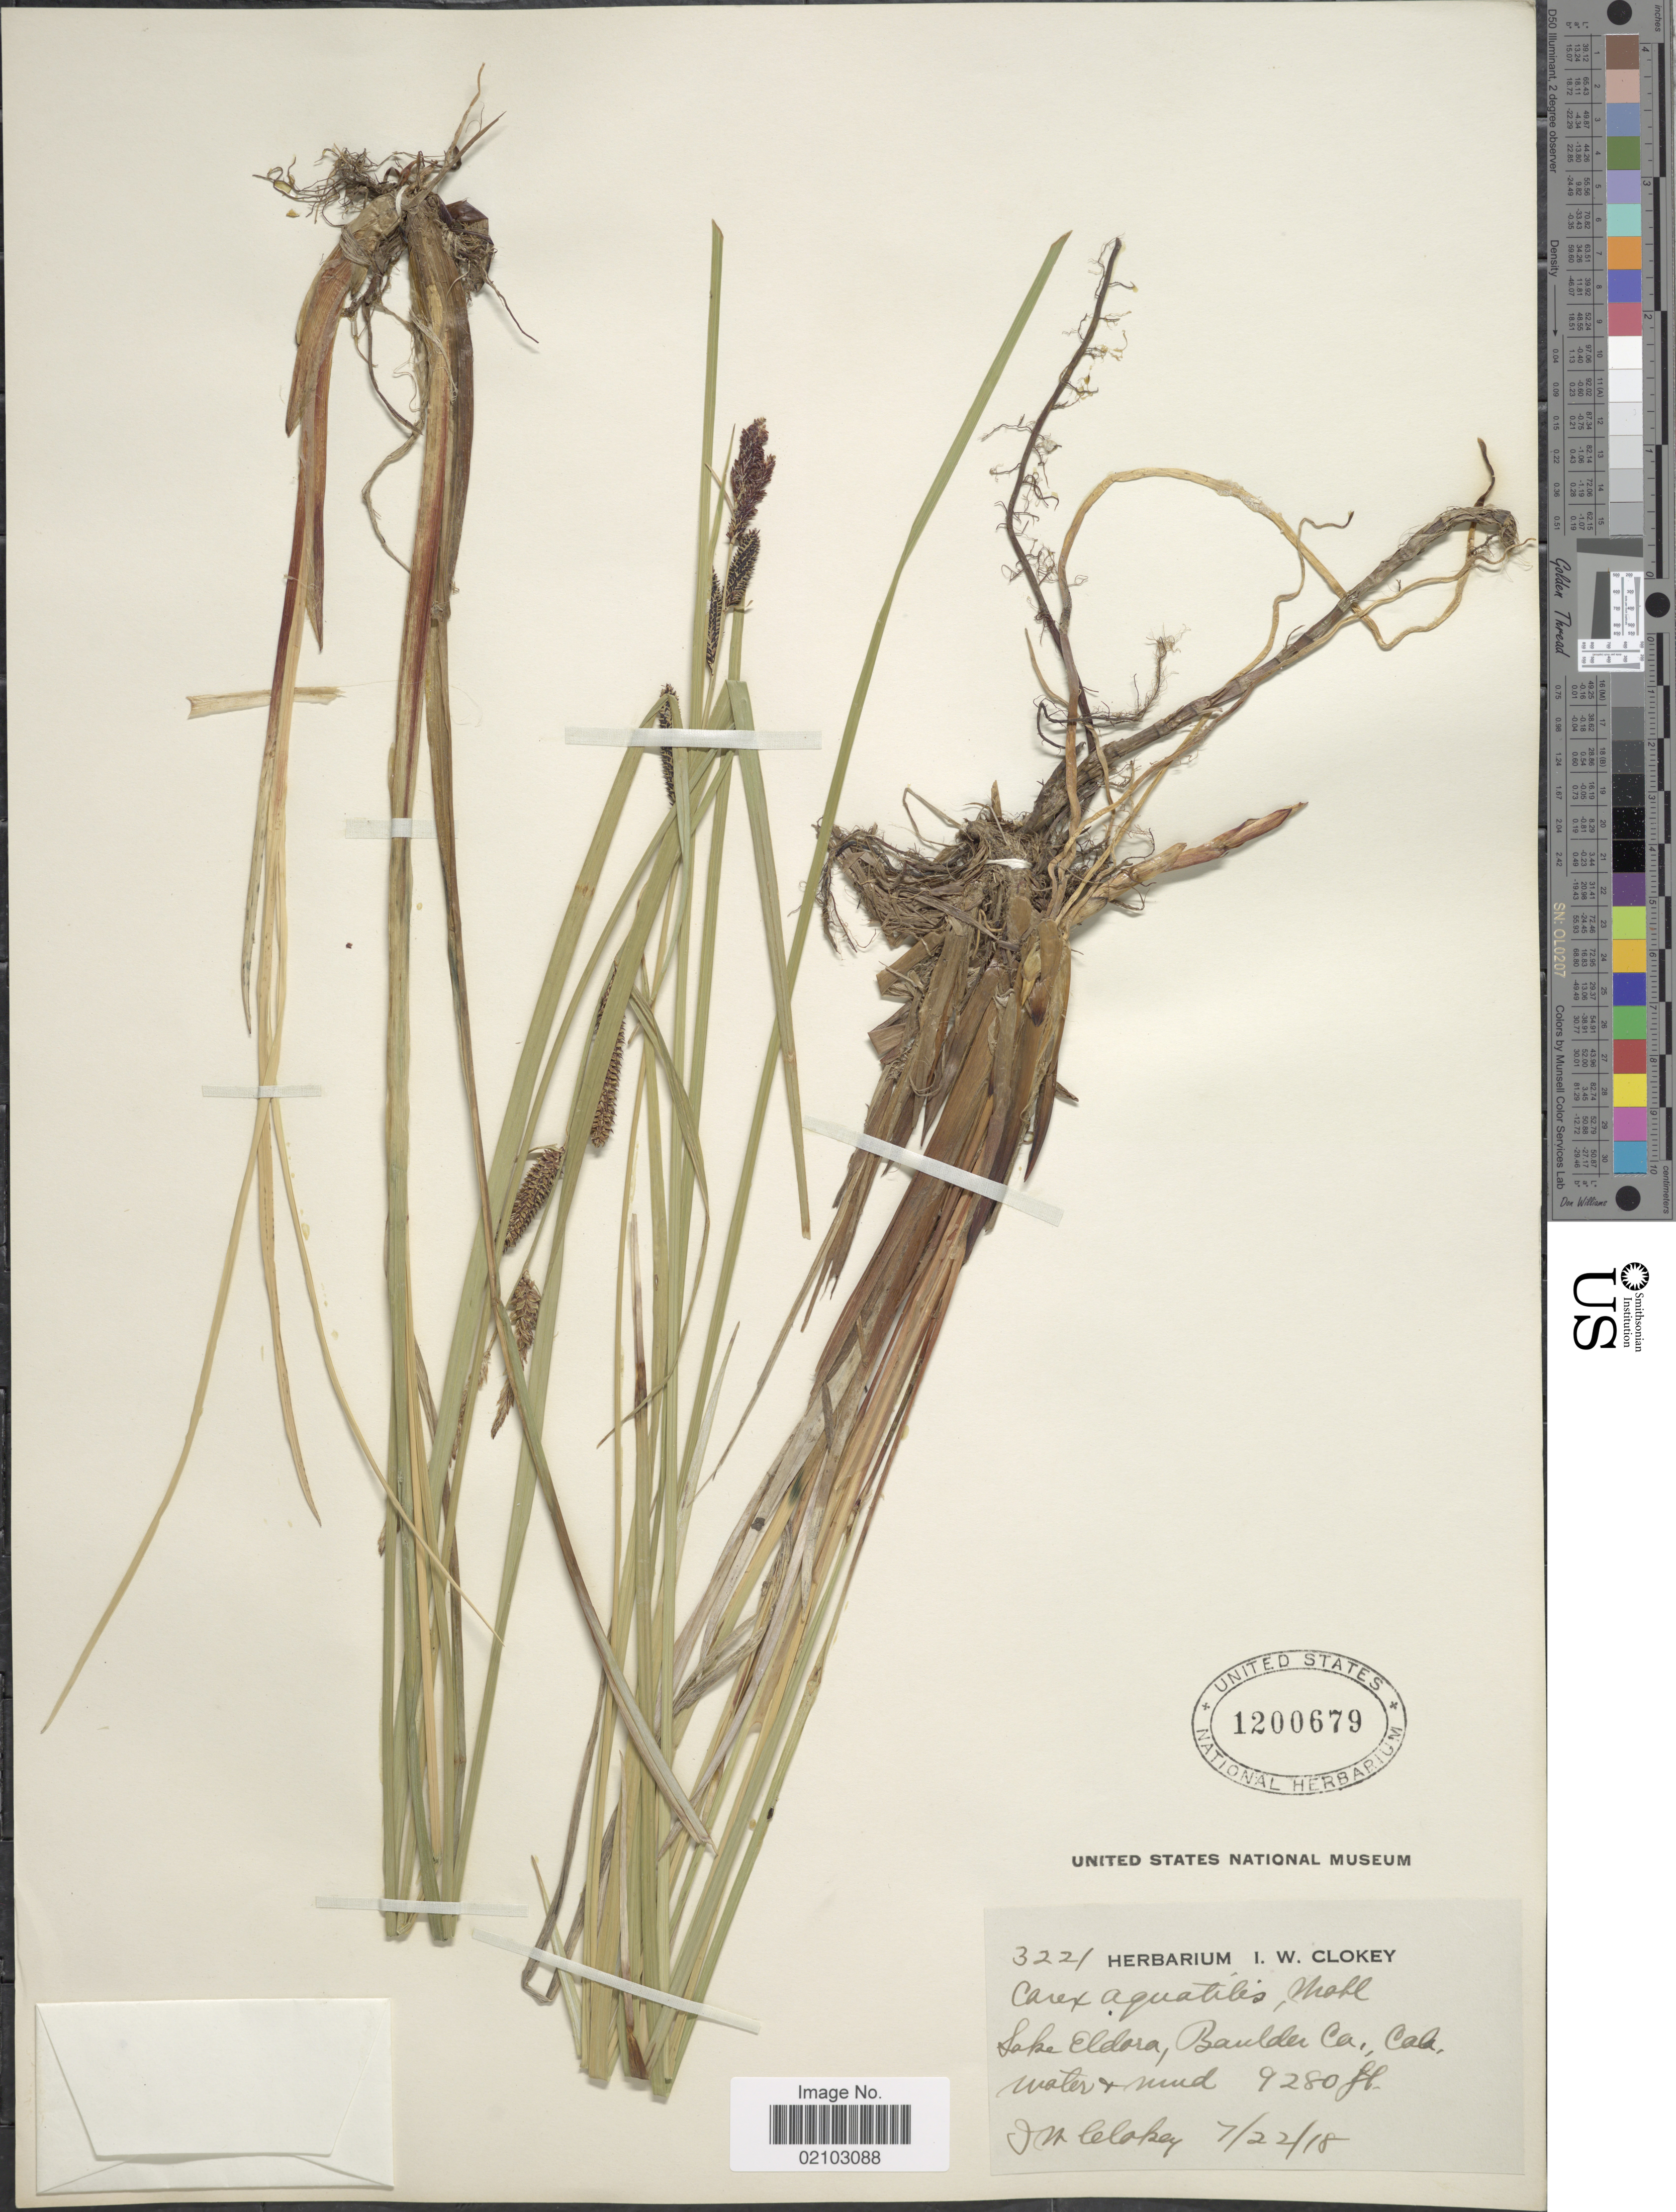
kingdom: Plantae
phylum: Tracheophyta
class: Liliopsida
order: Poales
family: Cyperaceae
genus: Carex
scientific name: Carex aquatilis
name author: Wahlenb.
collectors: I. W. Clokey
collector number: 3221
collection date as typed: Transcribed d/m/y: 22/7/18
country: United States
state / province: Colorado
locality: Lake Eldora, Boulder Co.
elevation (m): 2829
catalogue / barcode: US 1200679